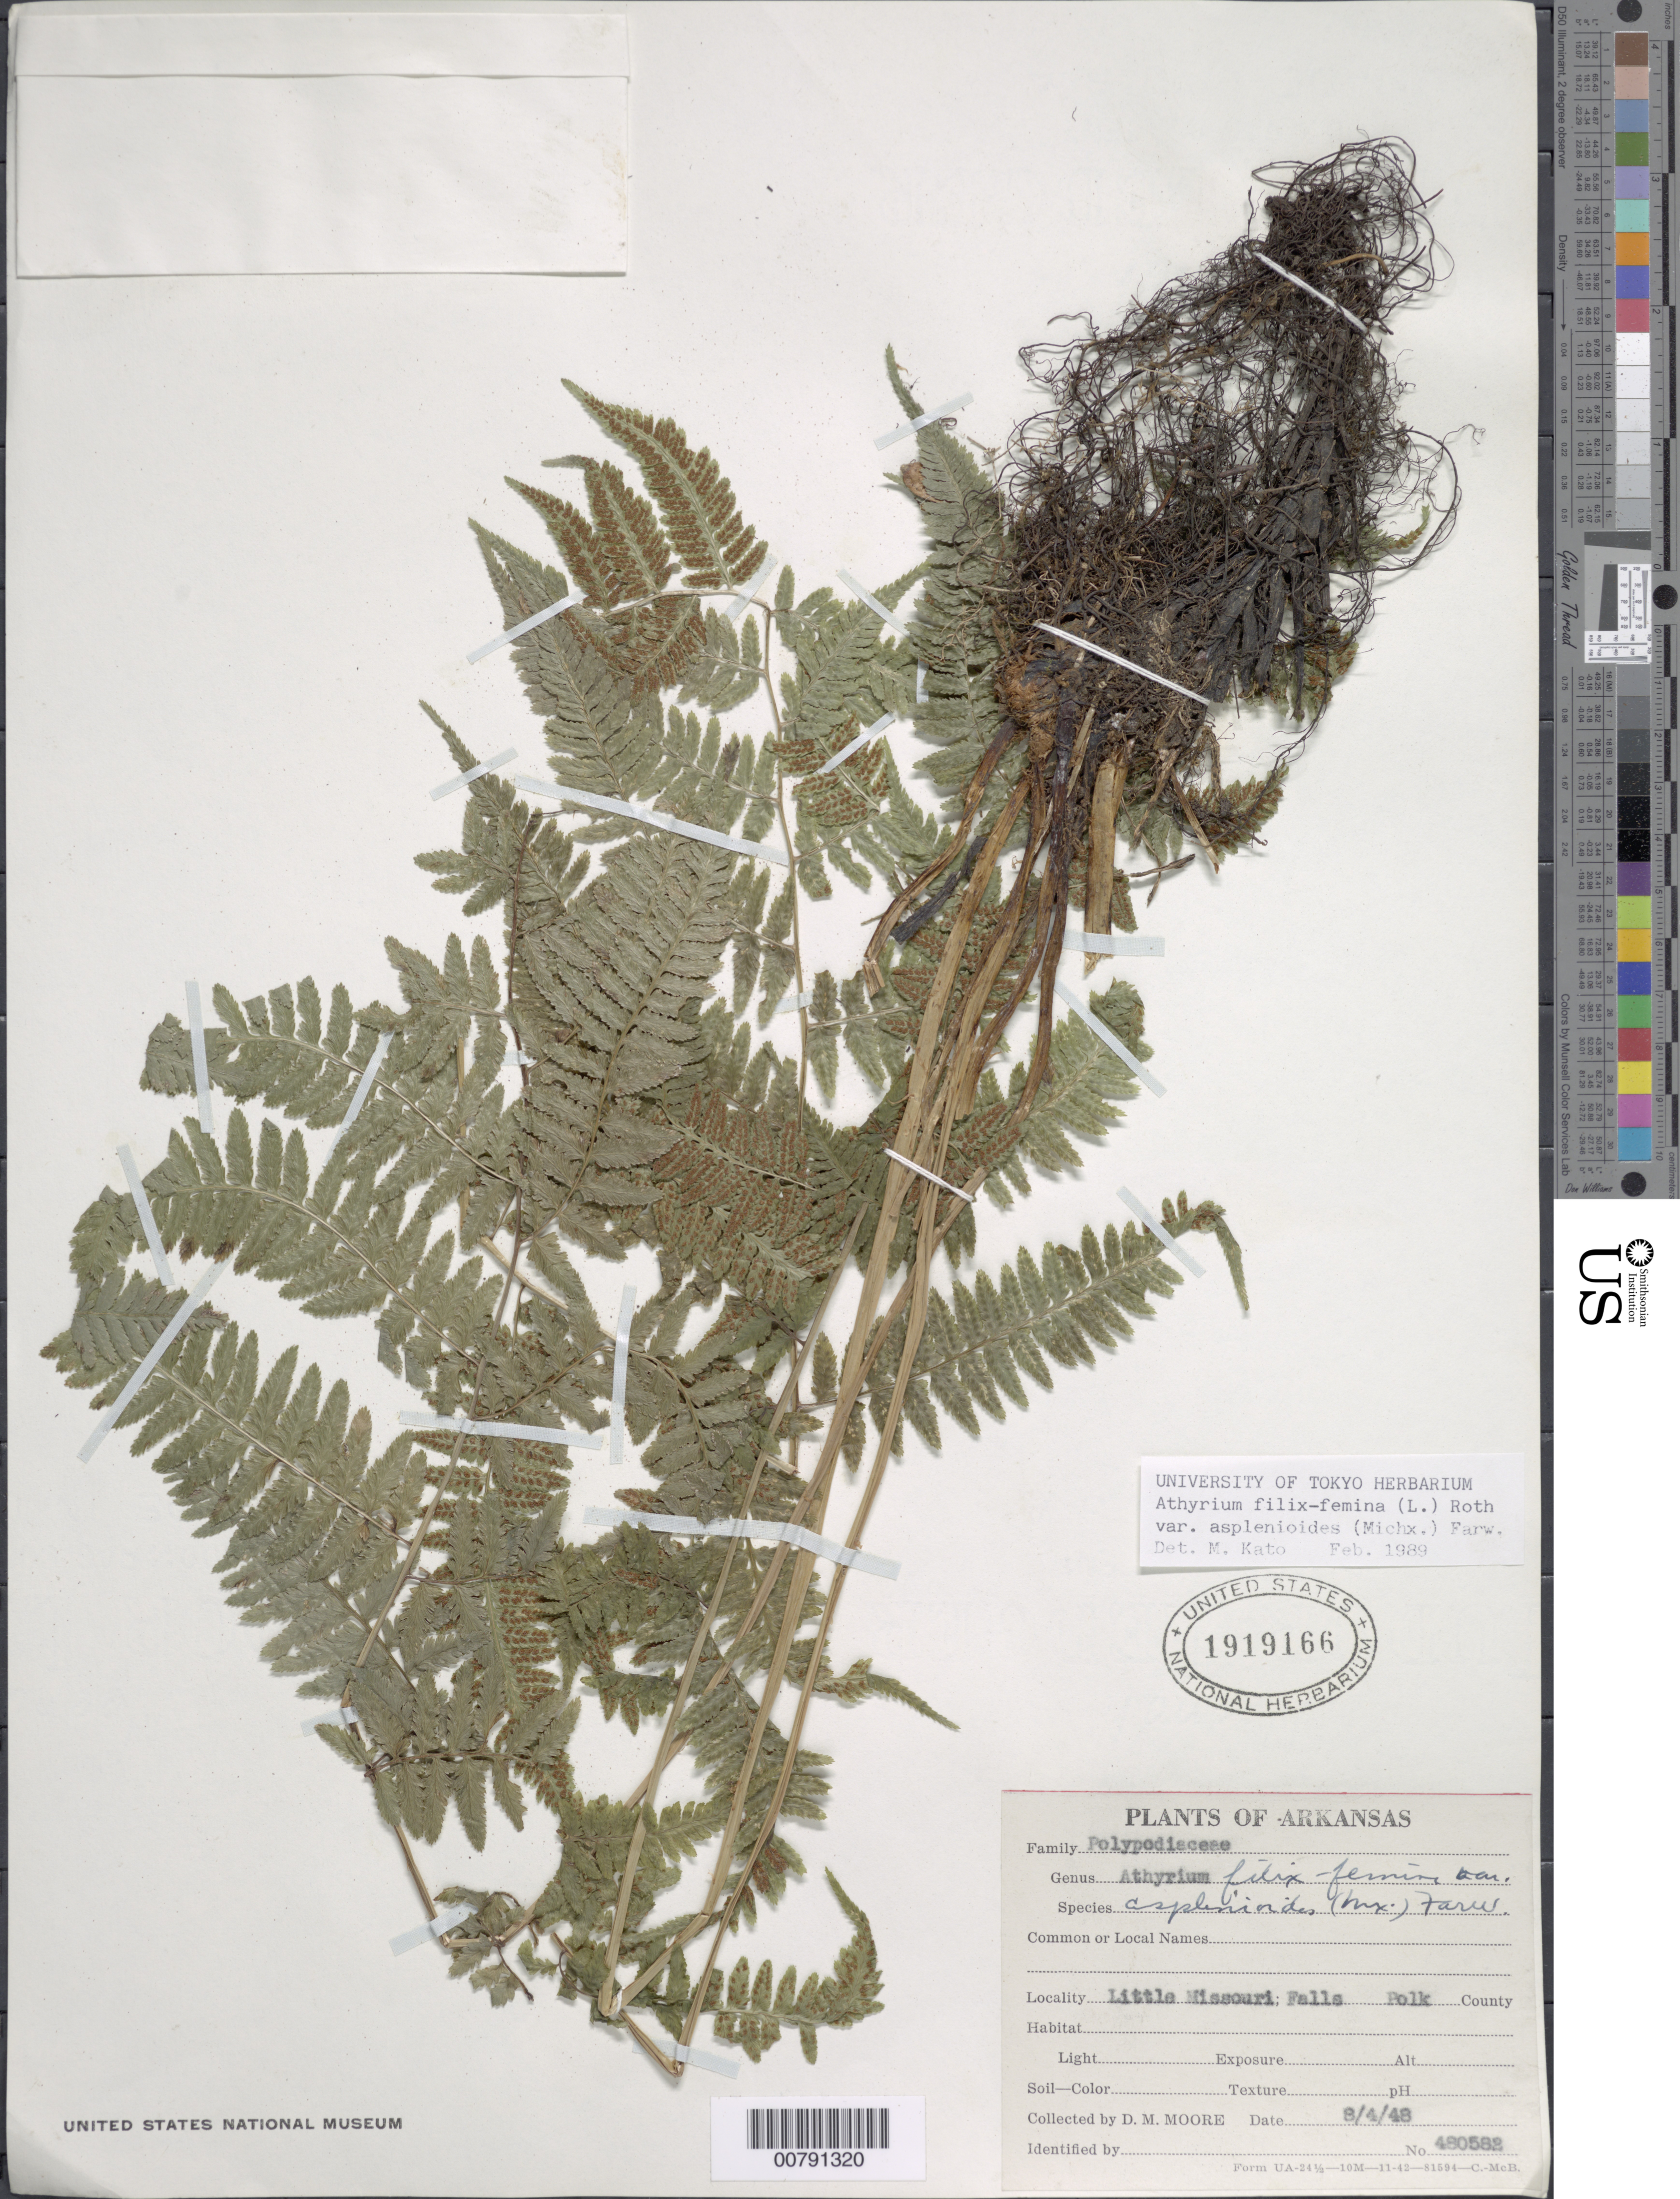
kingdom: Plantae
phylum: Tracheophyta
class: Polypodiopsida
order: Polypodiales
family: Athyriaceae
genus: Athyrium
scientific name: Athyrium filix-femina subsp. asplenioides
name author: (Michx.) Hultén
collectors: D. Moore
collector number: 480582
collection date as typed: Transcribed d/m/y: 4/8/48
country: United States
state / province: Arkansas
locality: Little Missouri Falls, Polk County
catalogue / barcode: US 1919166